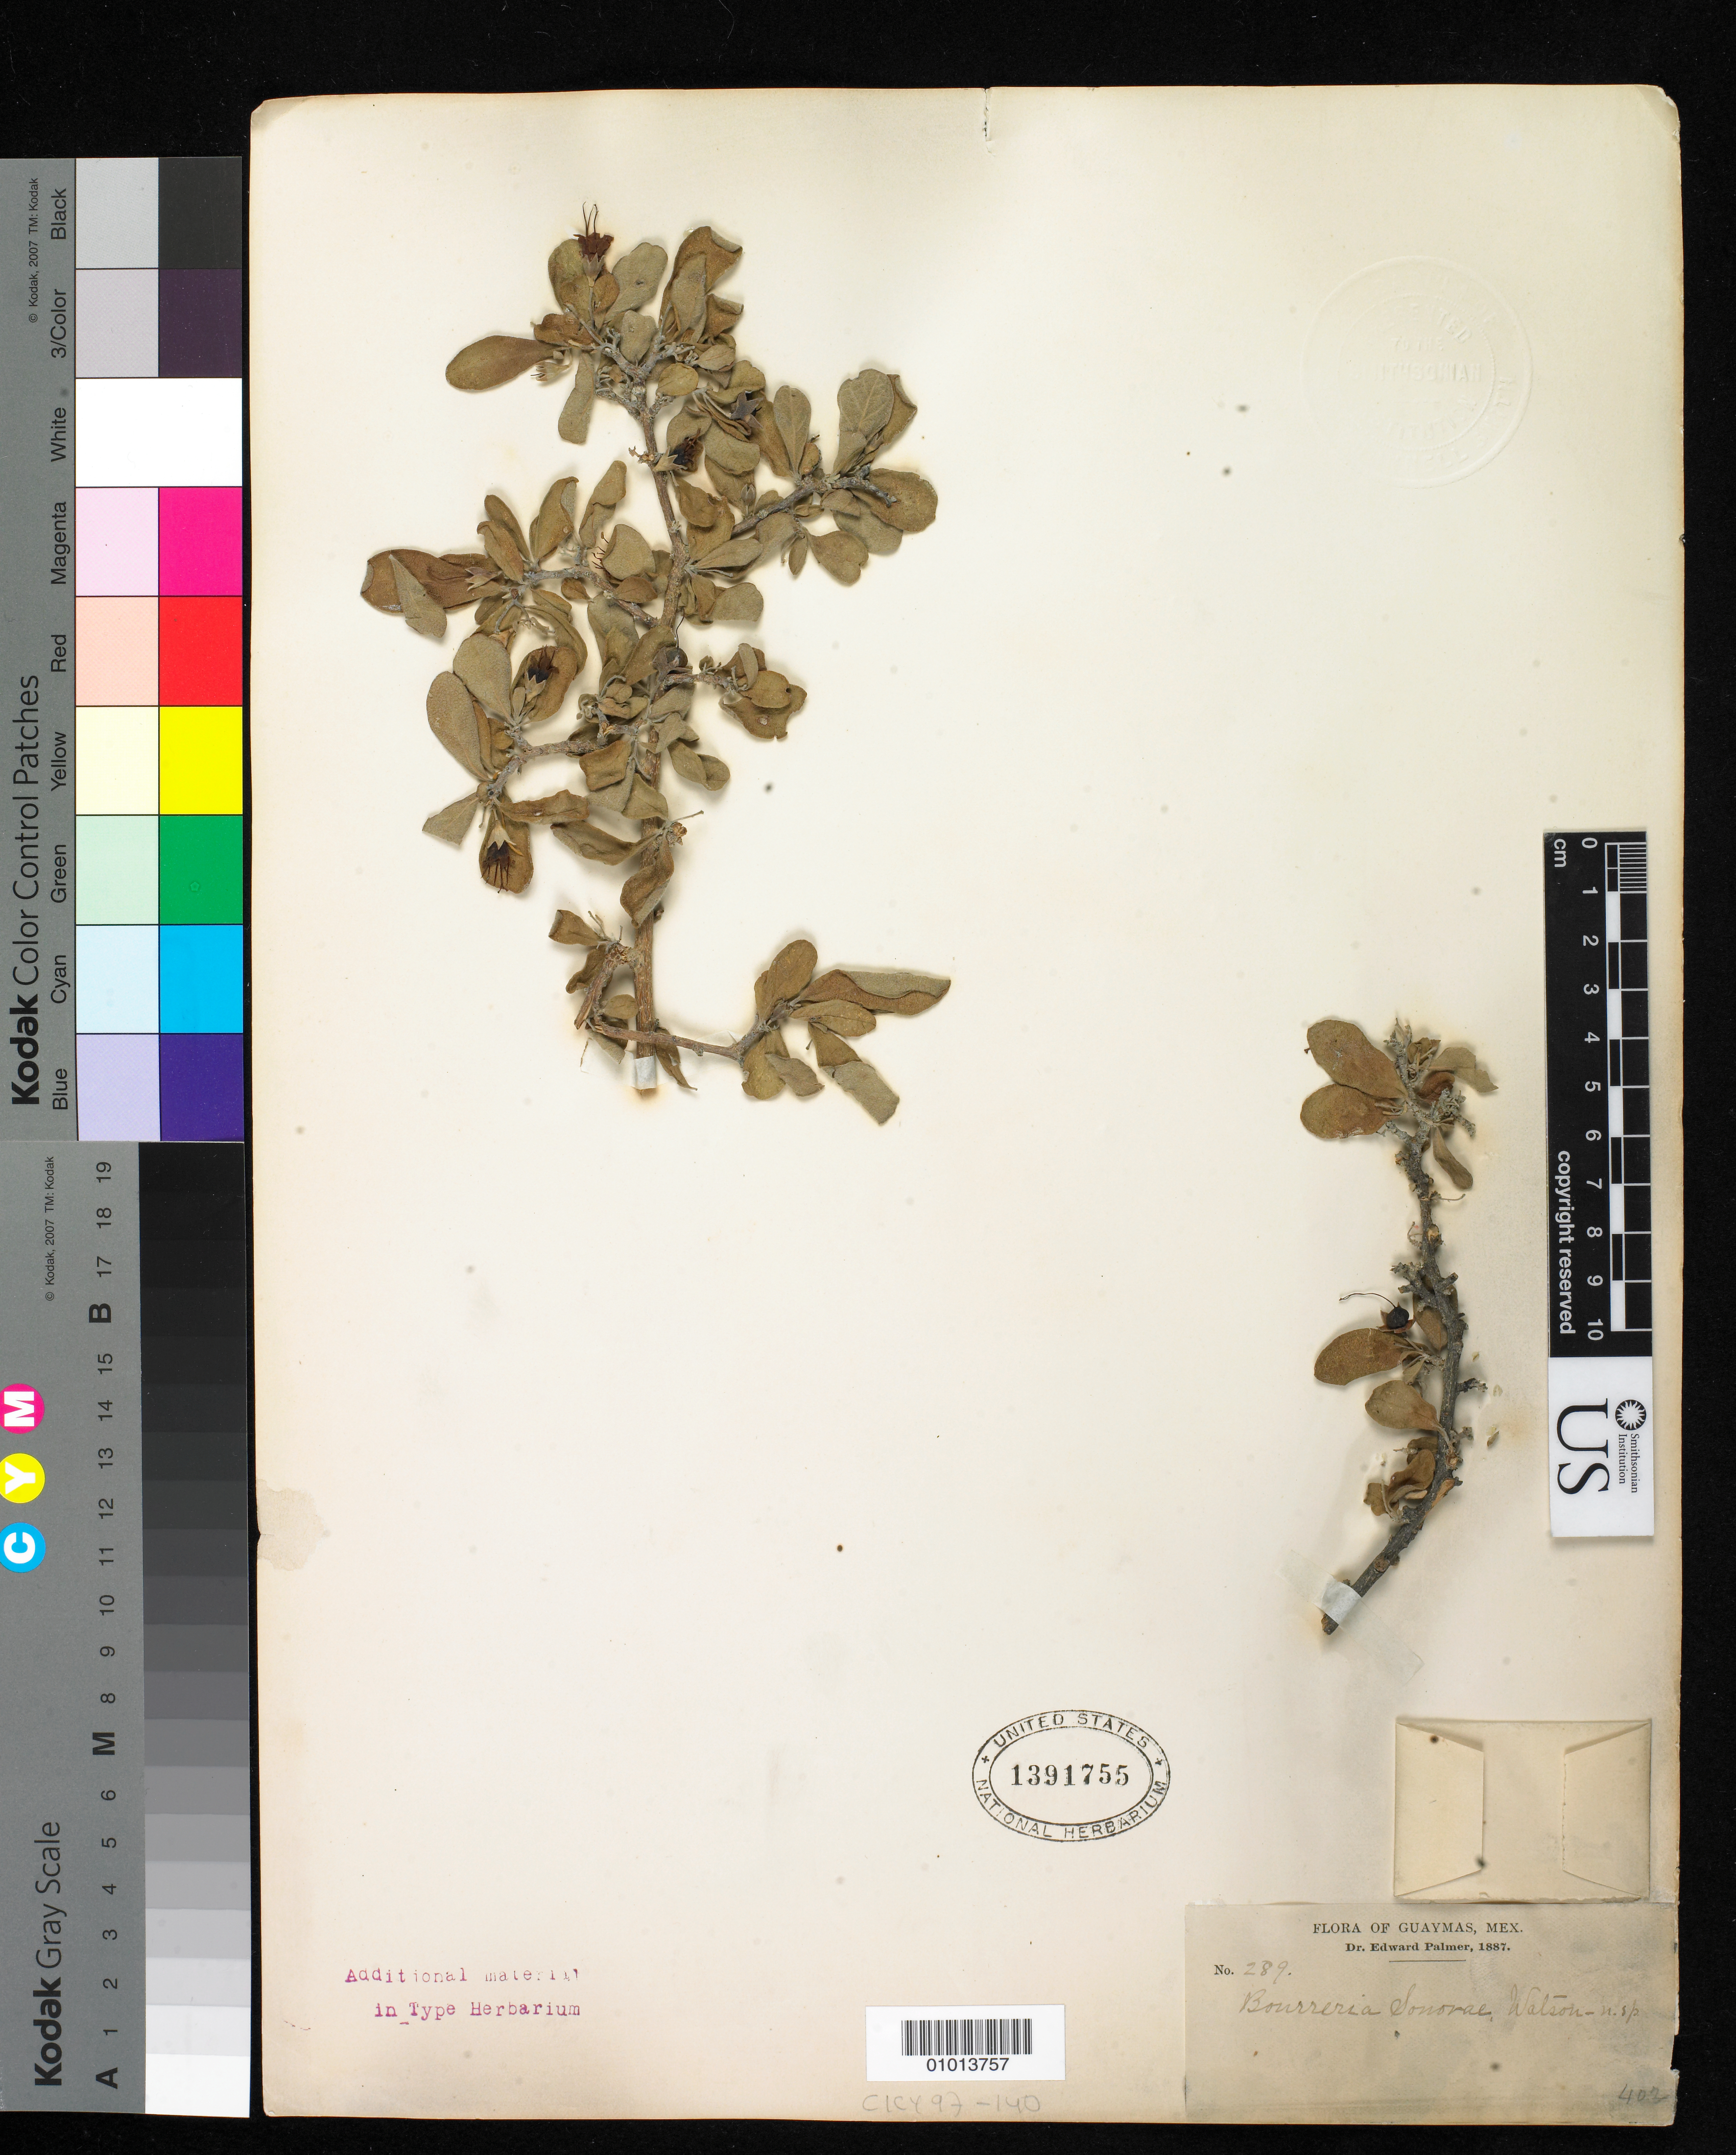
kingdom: Plantae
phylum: Tracheophyta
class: Magnoliopsida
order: Boraginales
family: Ehretiaceae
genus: Bourreria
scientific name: Bourreria sonorae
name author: S. Watson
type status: Isotype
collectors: E. Palmer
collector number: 289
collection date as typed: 1887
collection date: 1887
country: Mexico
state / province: Sonora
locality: Guaymas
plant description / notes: Specimen ex John Donnell Smith herbarium.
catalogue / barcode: US 1391755